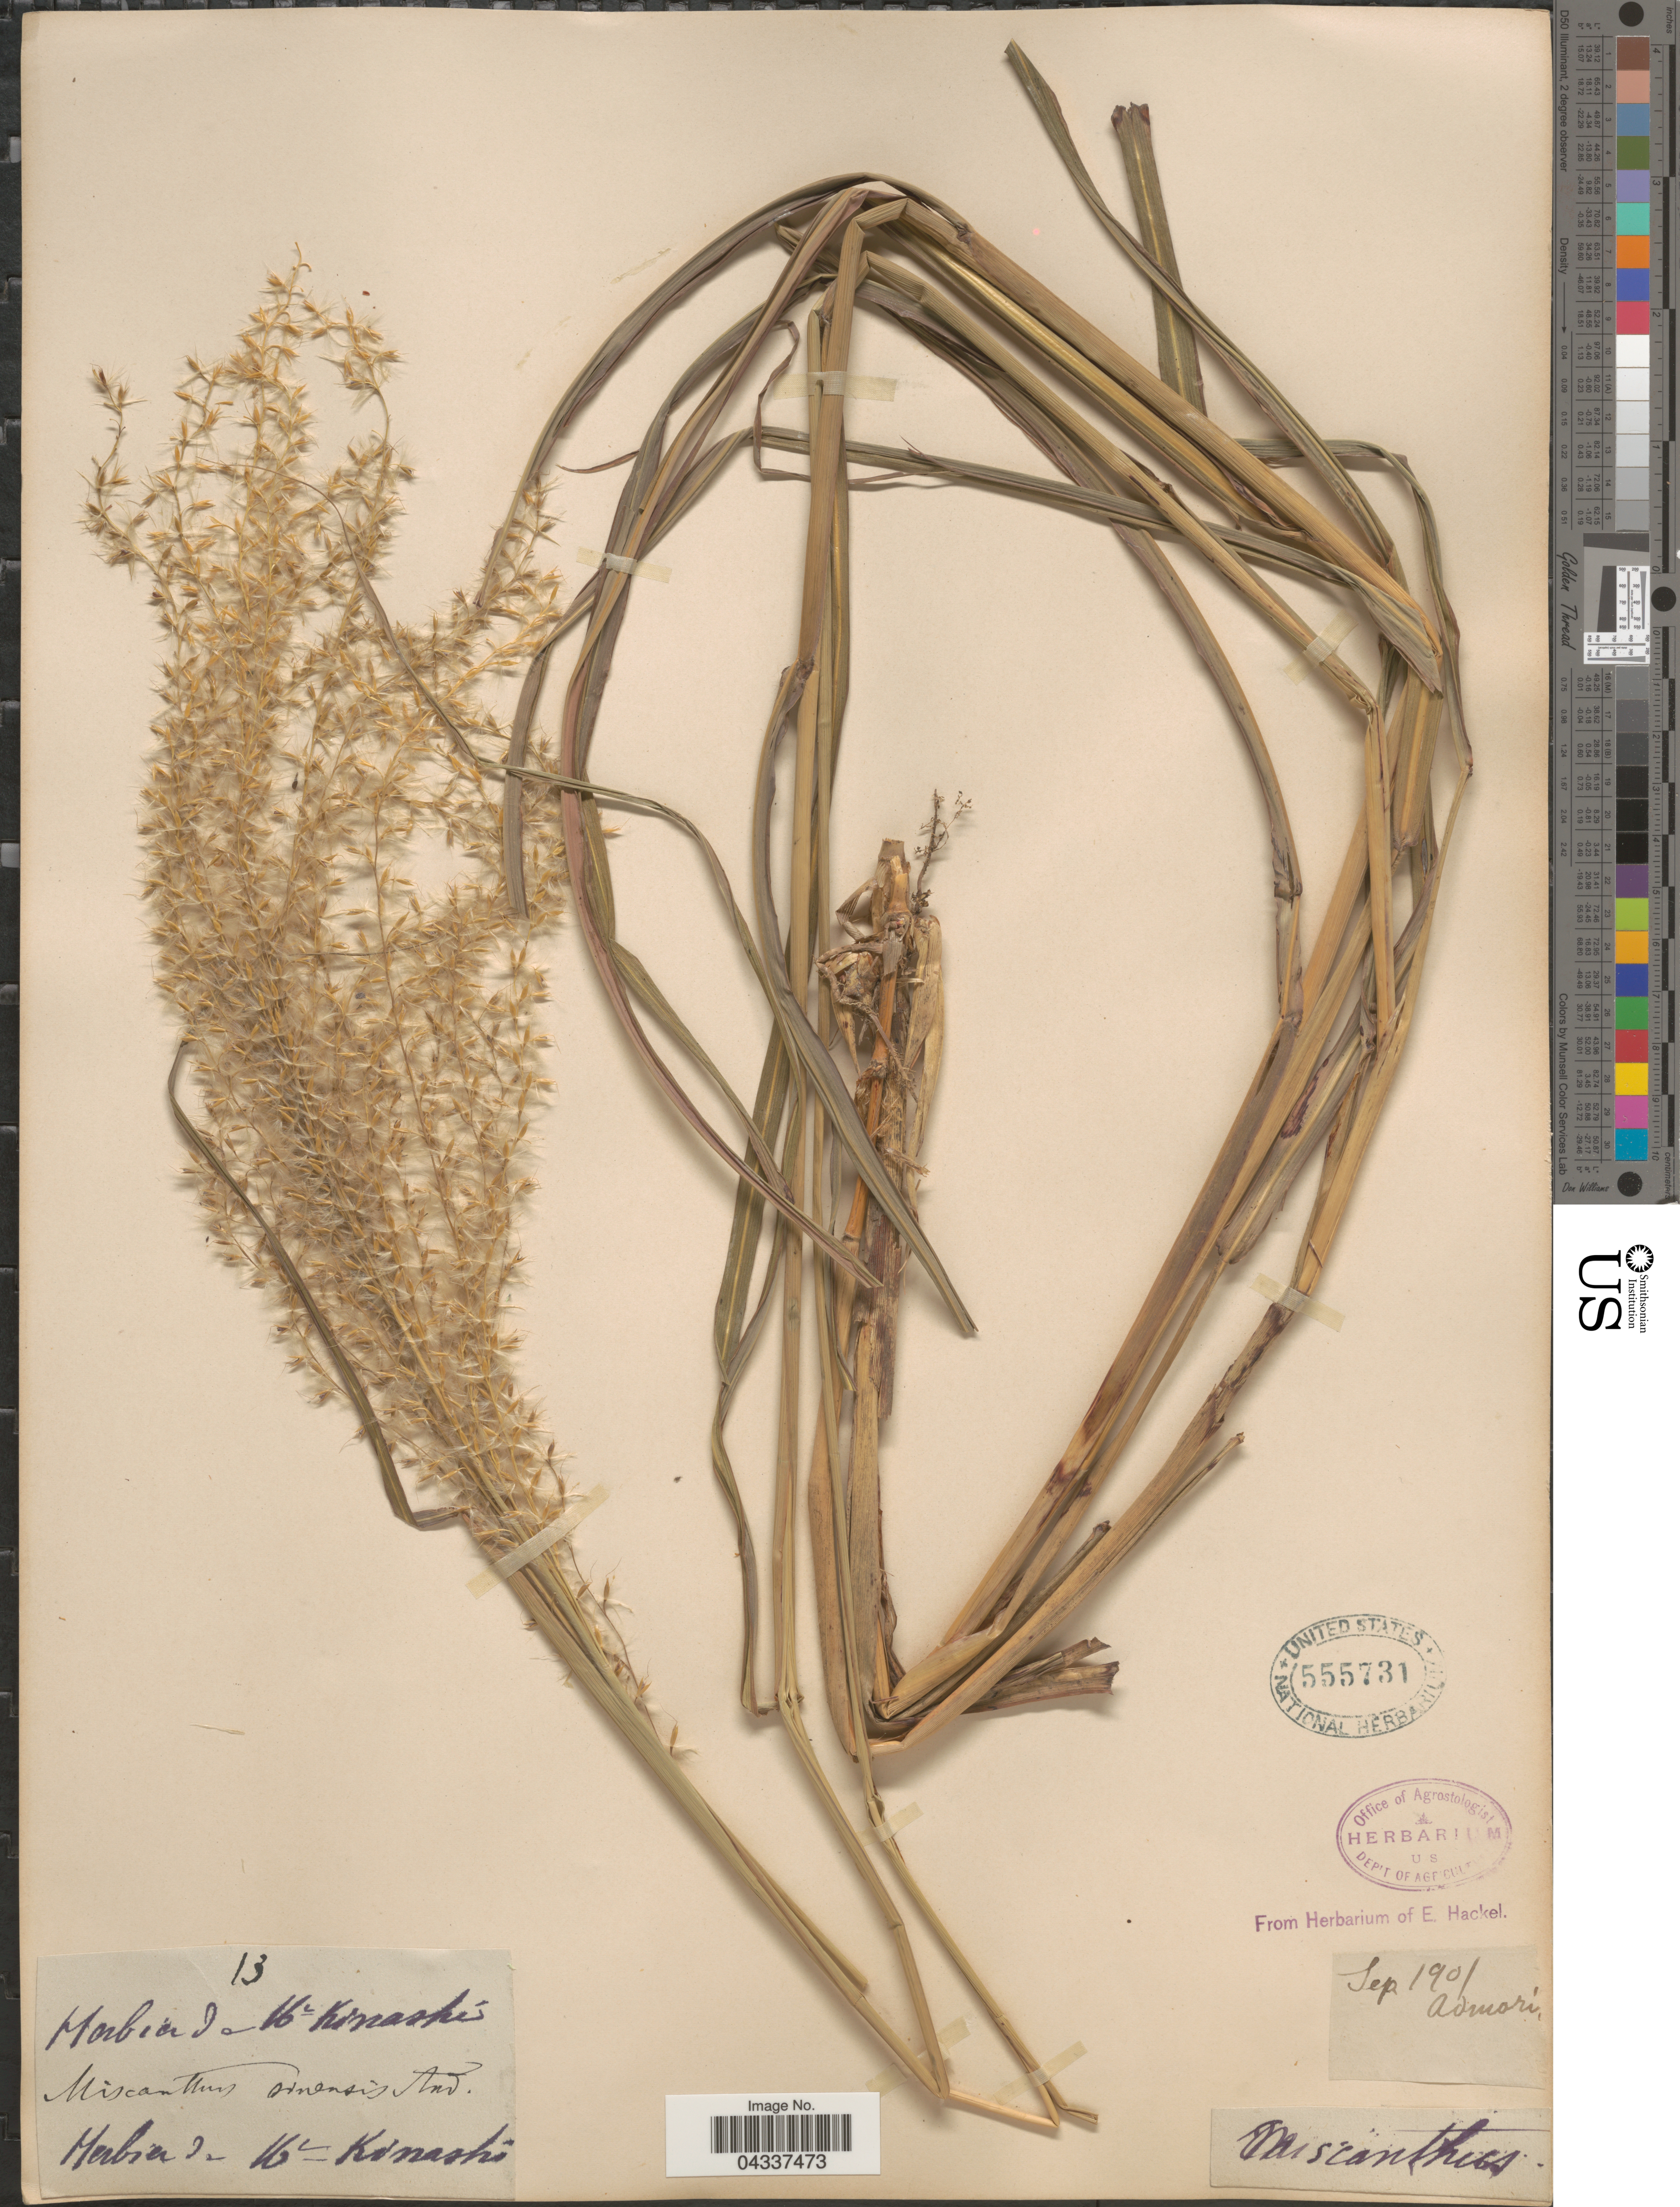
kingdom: Plantae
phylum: Tracheophyta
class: Liliopsida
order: Poales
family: Poaceae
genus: Miscanthus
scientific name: Miscanthus sinensis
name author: Andersson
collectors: Ex herb. Kinashi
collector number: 13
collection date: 1901-09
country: Japan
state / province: Aomori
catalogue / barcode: US 555731